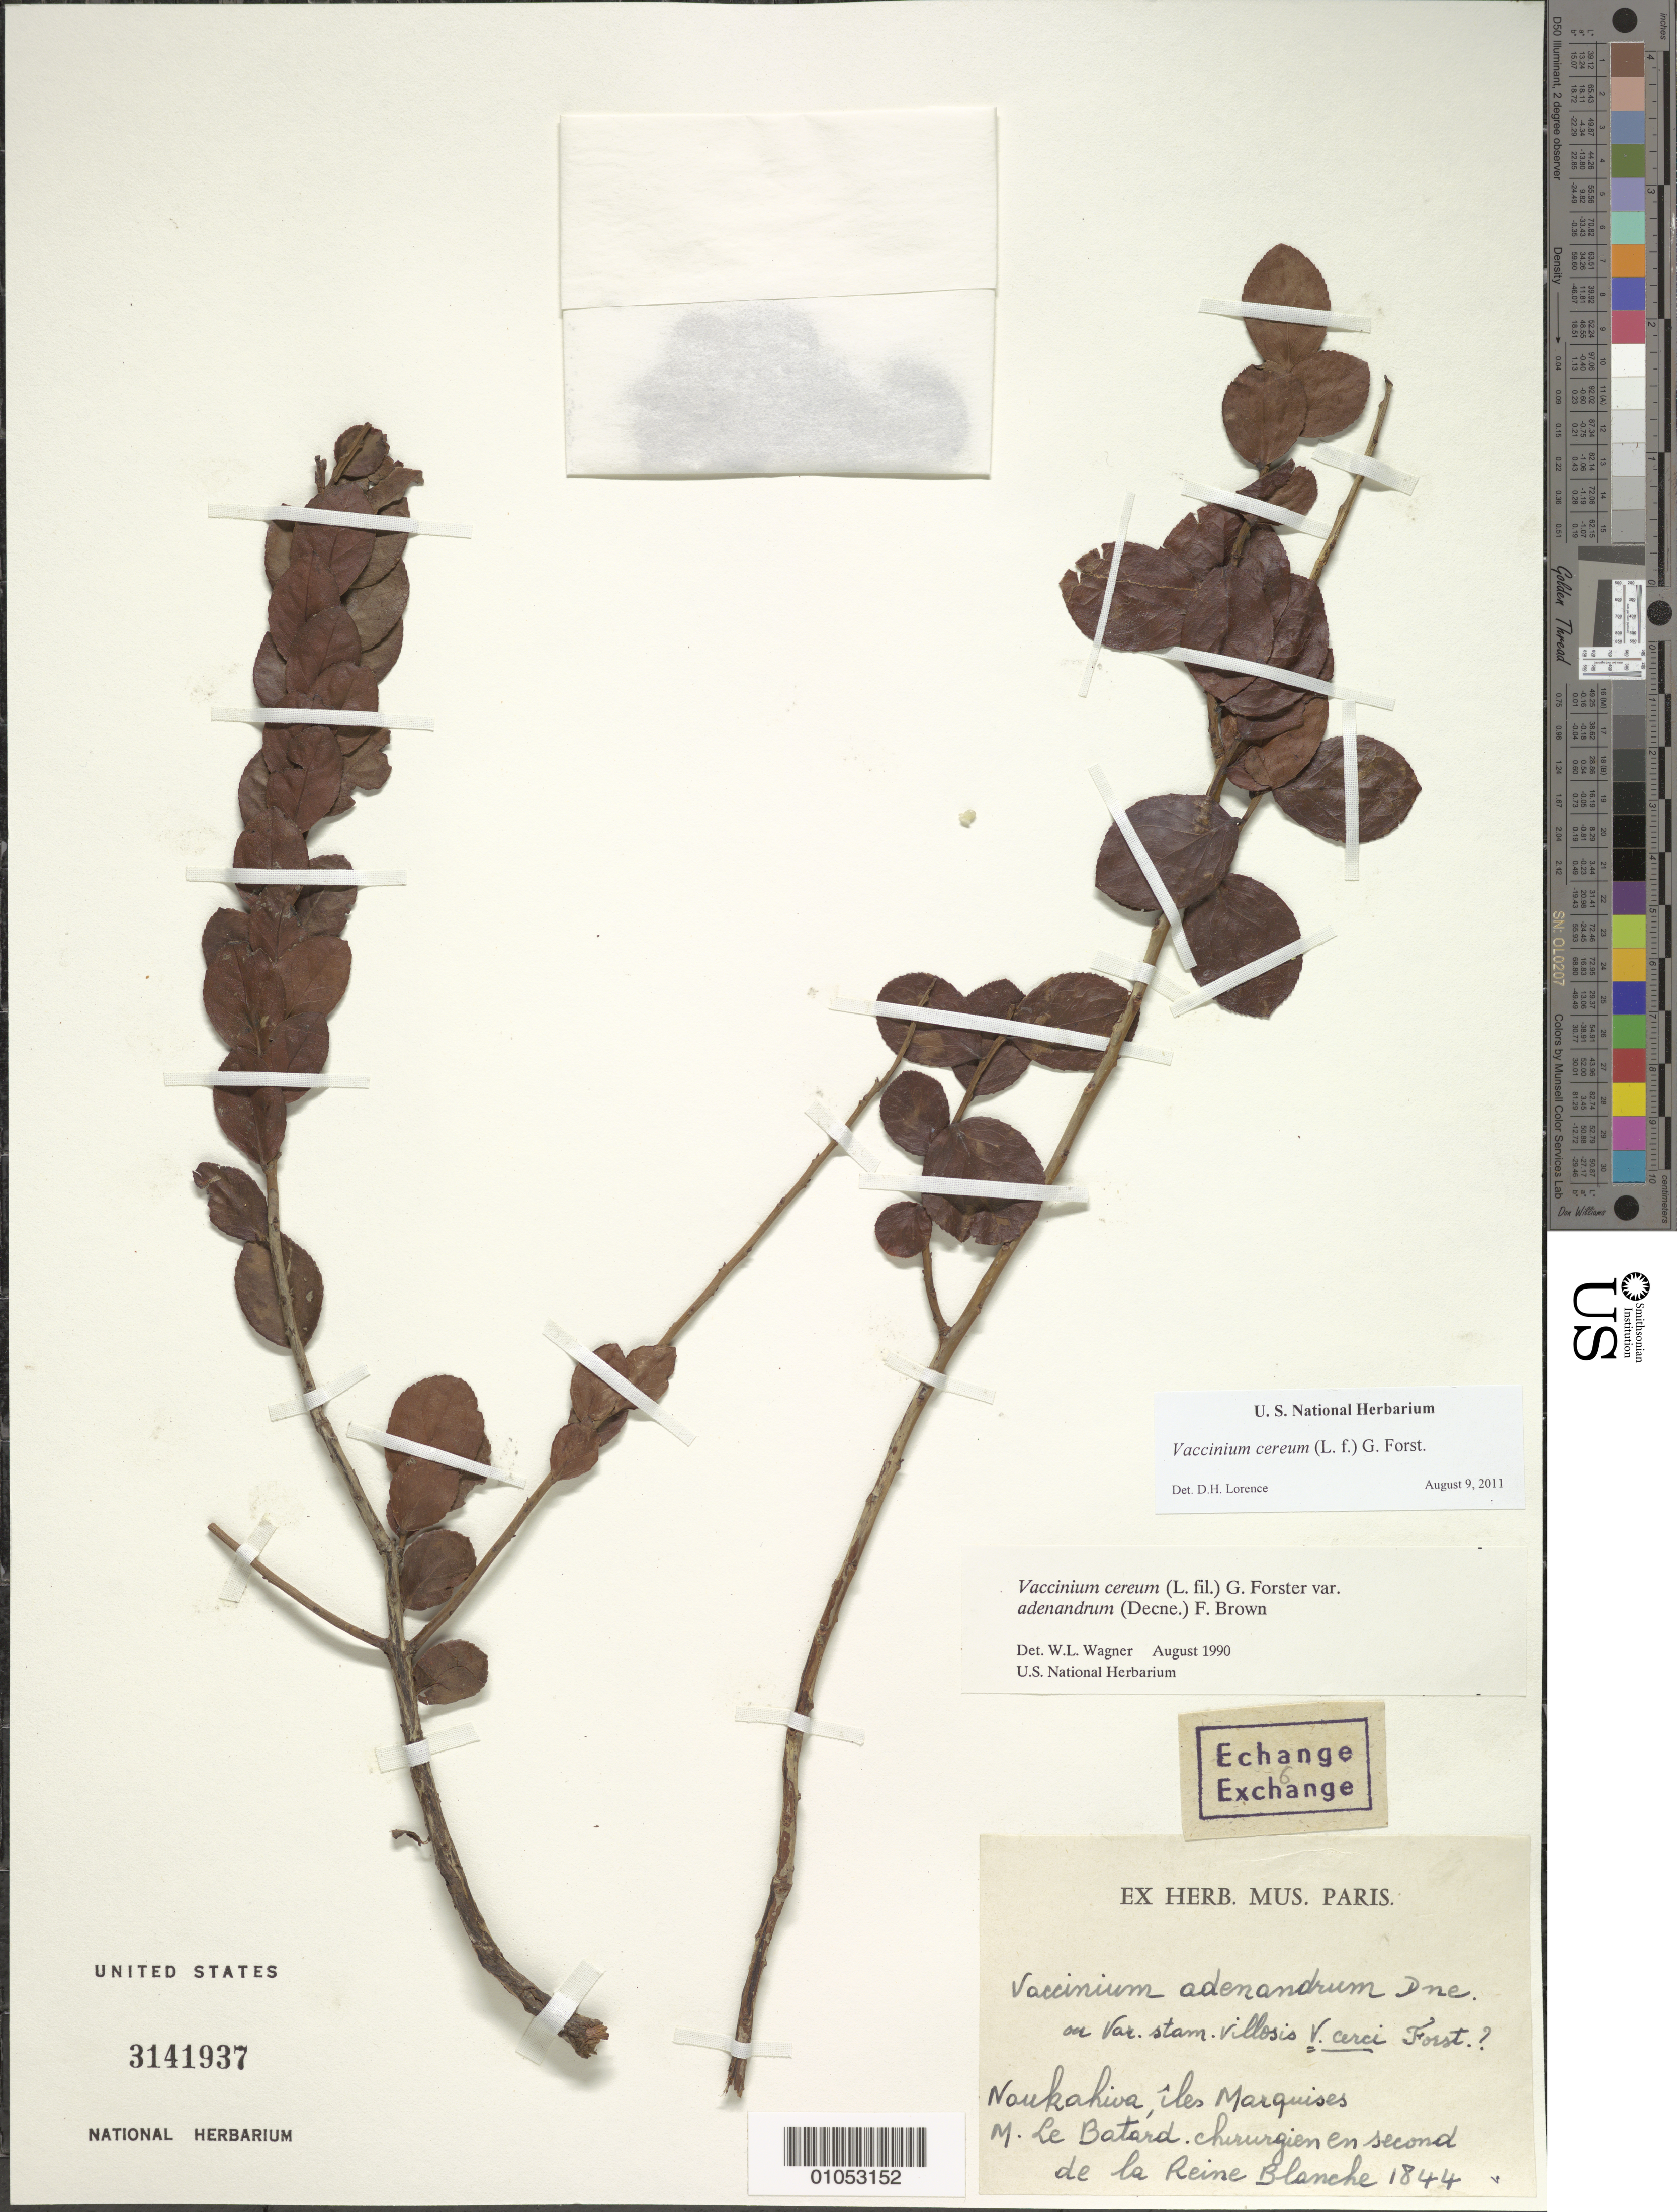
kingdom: Plantae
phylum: Tracheophyta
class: Magnoliopsida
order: Ericales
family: Ericaceae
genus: Vaccinium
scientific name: Vaccinium cereum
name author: (L. f.) G. Forst.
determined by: Lorence, David H., (PTBG), National Tropical Botanical Garden (UNITED STATES)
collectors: LeBatard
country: French Polynesia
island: Nuku Hiva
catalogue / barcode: US 3141937